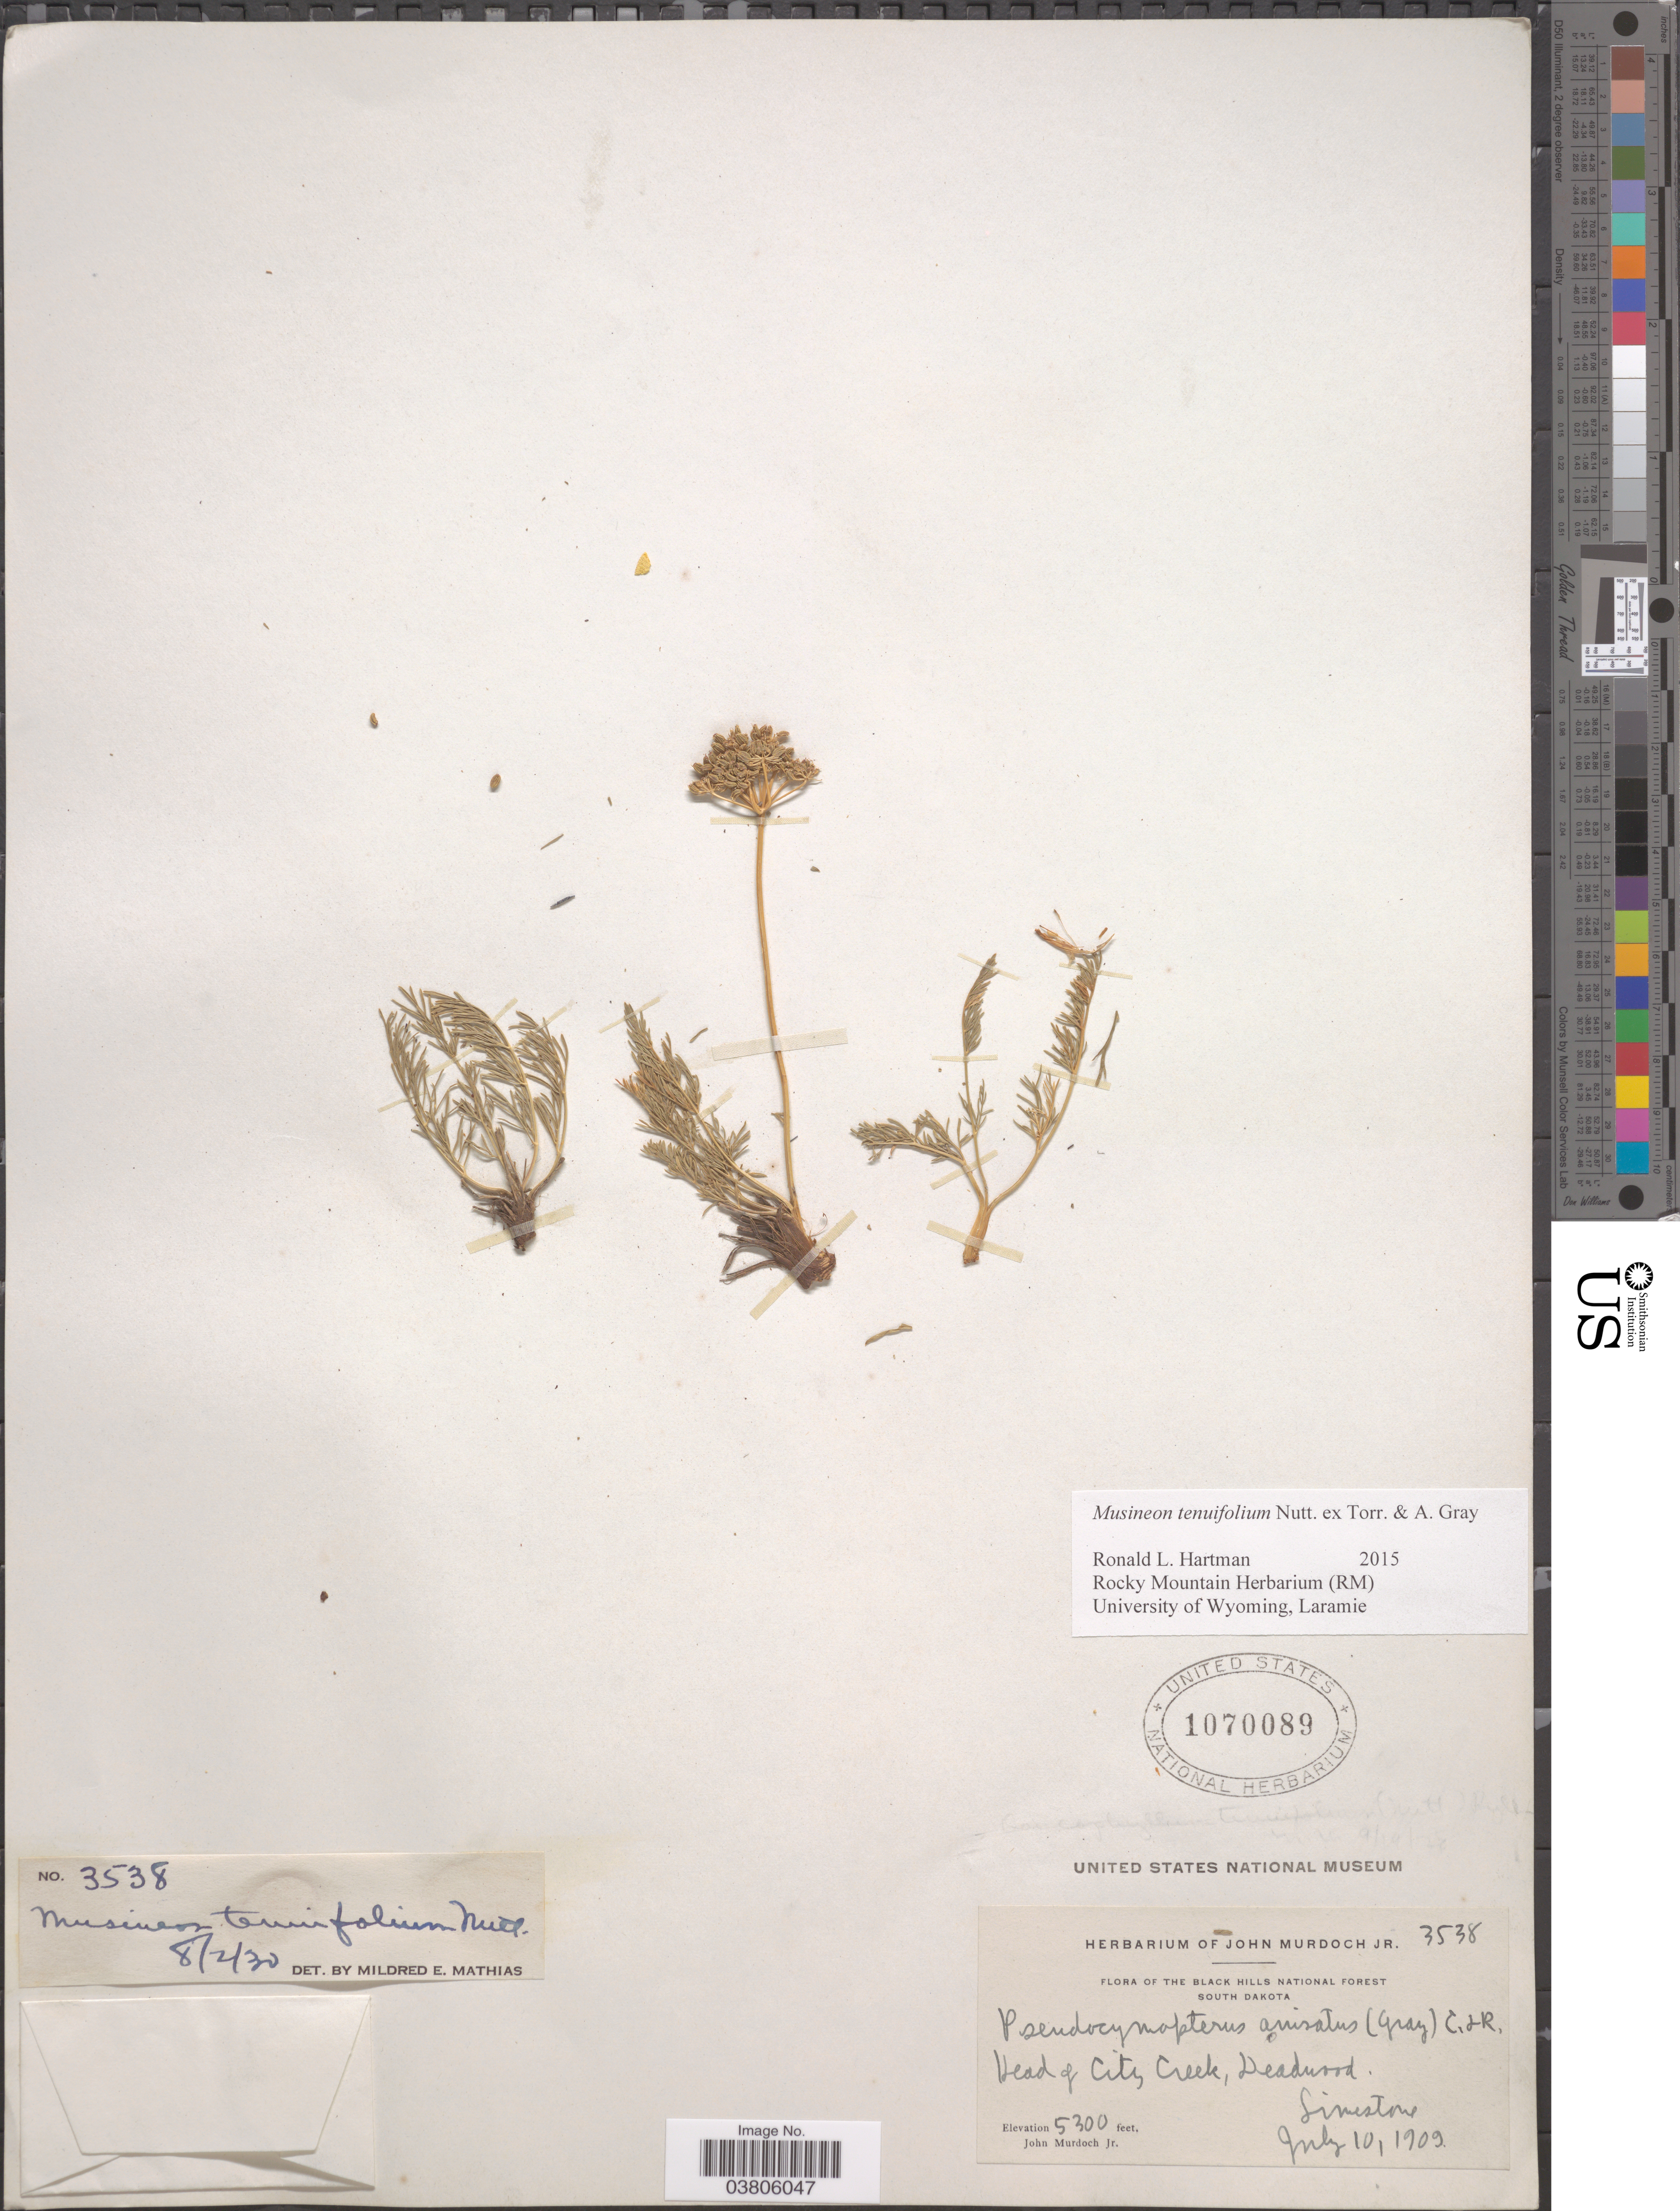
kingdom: Plantae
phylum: Tracheophyta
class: Magnoliopsida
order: Apiales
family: Apiaceae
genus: Musineon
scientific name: Musineon tenuifolium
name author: Nutt.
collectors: J. Murdoch Jr.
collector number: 3538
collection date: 1909-07-10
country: United States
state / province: South Dakota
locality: The Black Hills National Forest. Head of City Creek, Deadwood.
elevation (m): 1615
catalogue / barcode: US 1070089